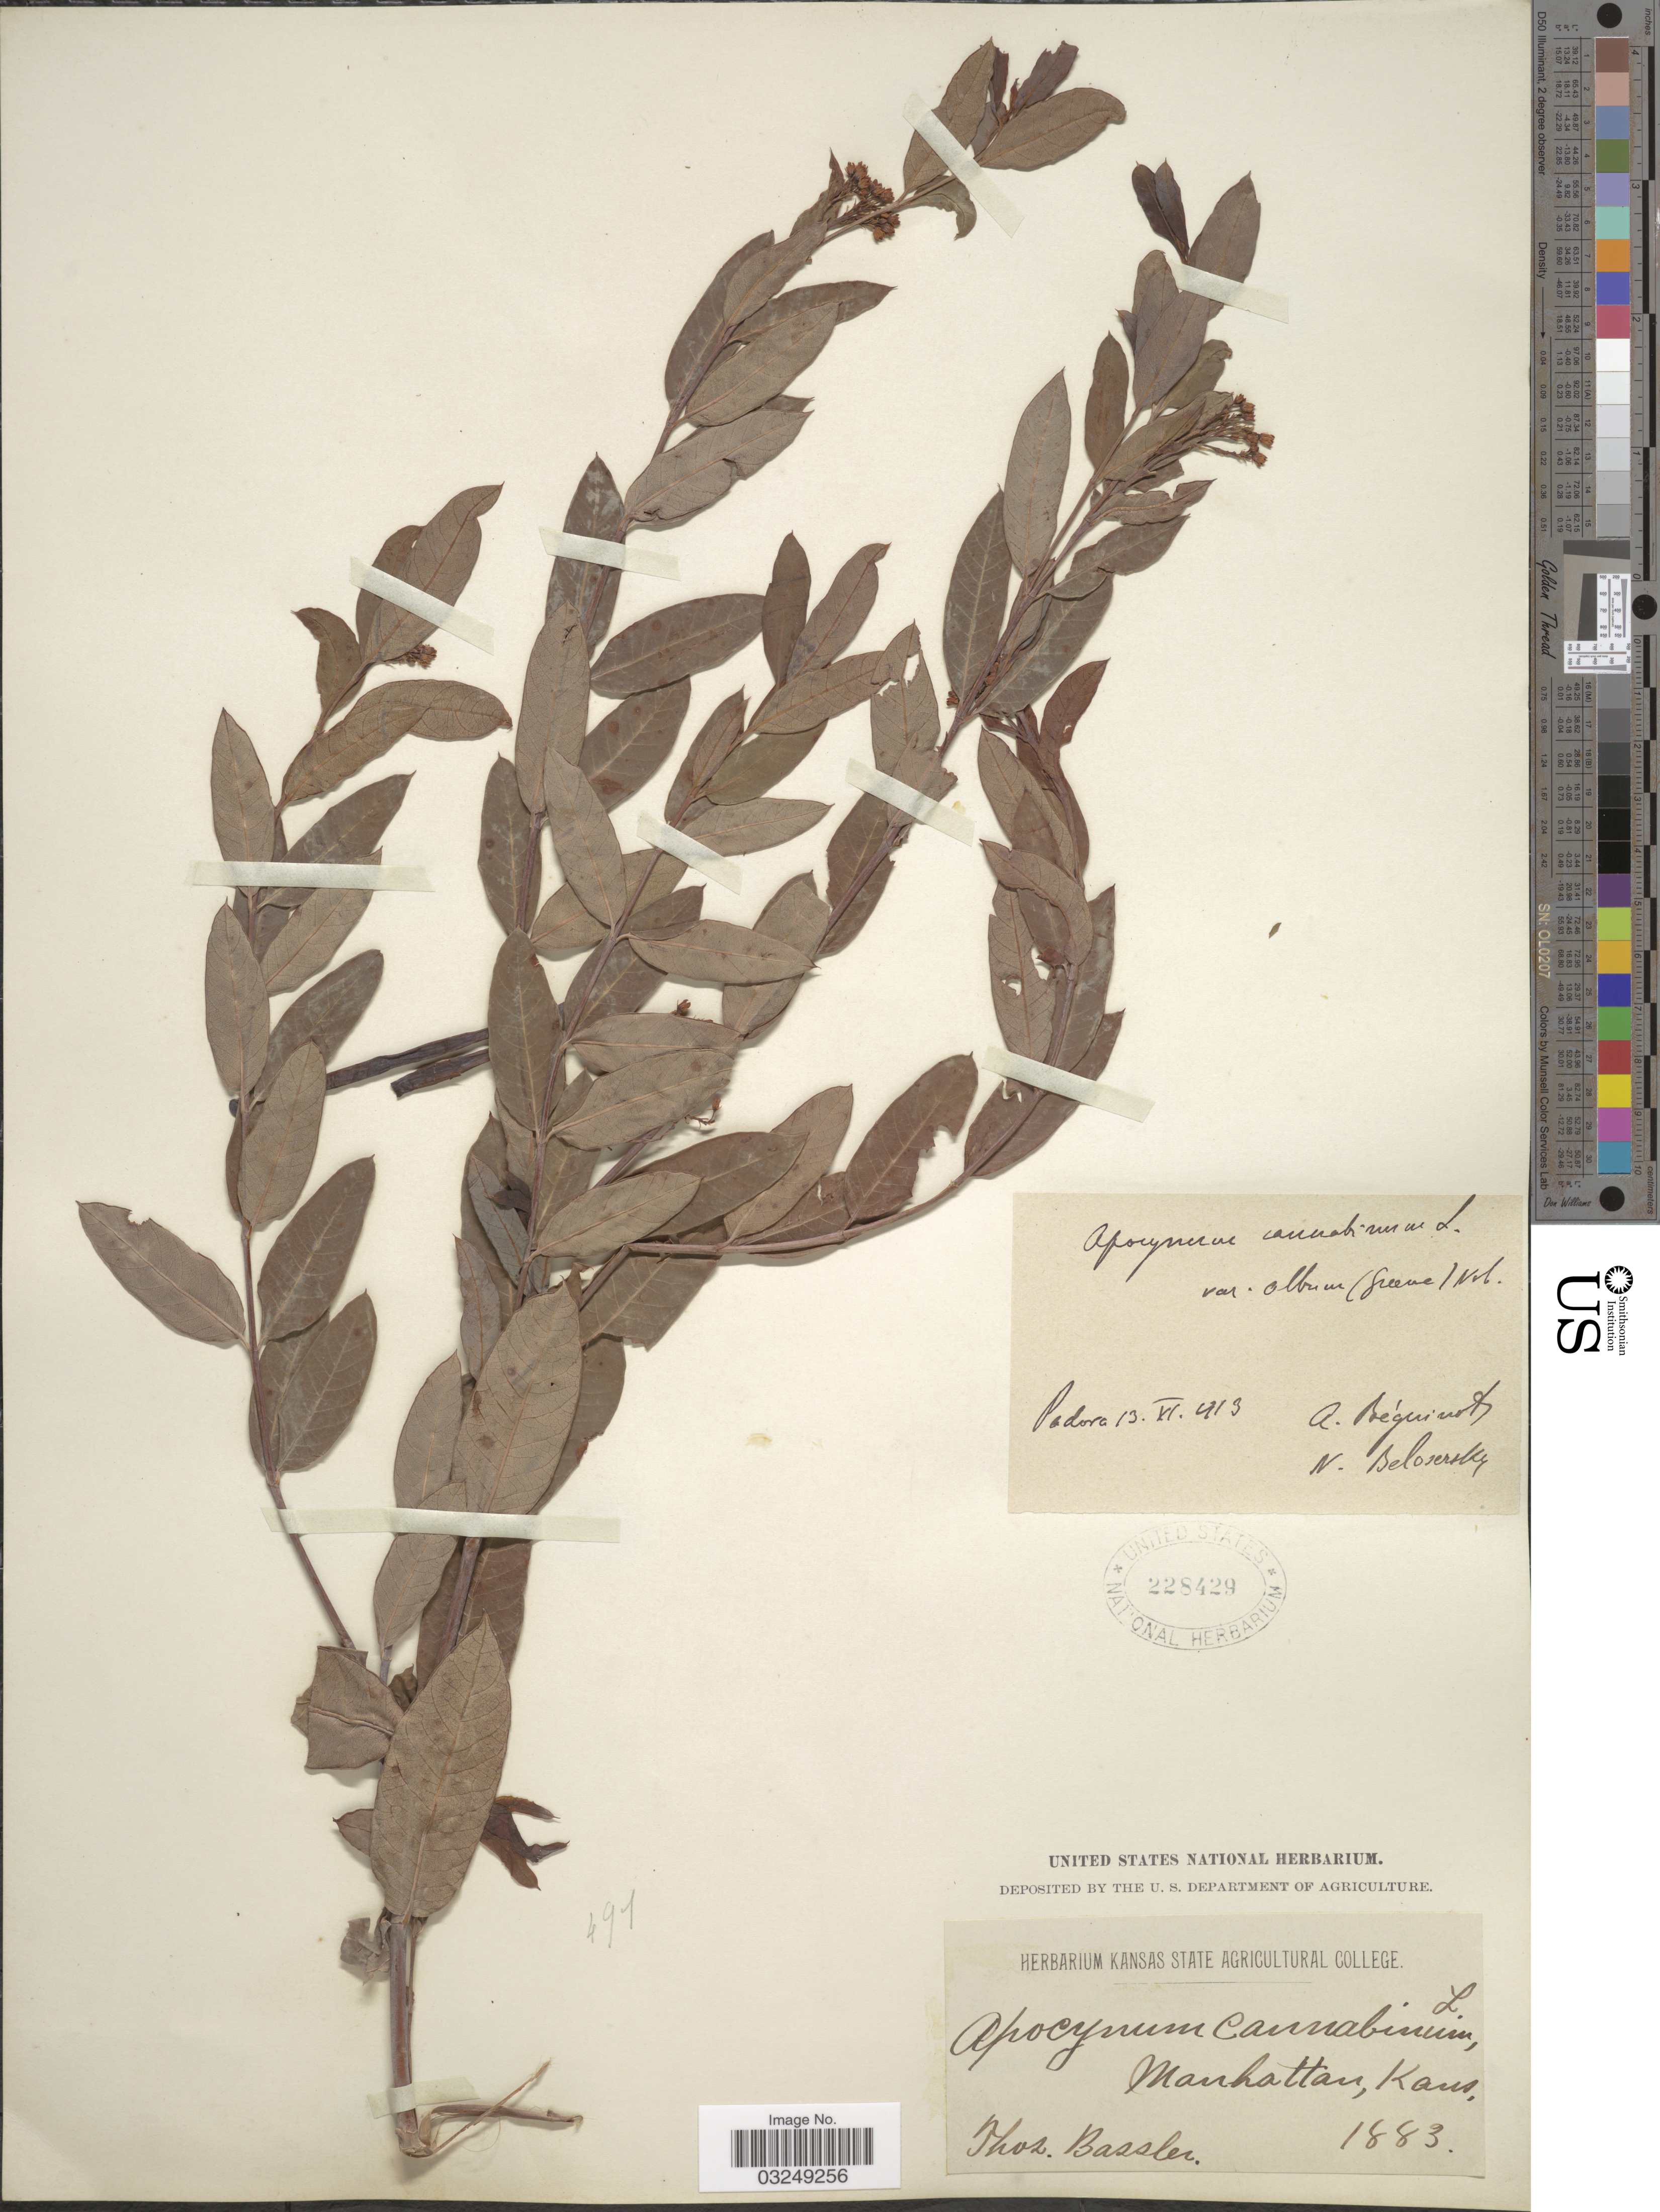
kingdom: Plantae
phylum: Tracheophyta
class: Magnoliopsida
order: Gentianales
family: Apocynaceae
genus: Apocynum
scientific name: Apocynum album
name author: Greene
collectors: T. Bassler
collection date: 1883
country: United States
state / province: Kansas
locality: Manhattan, Kans.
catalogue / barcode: US 228429